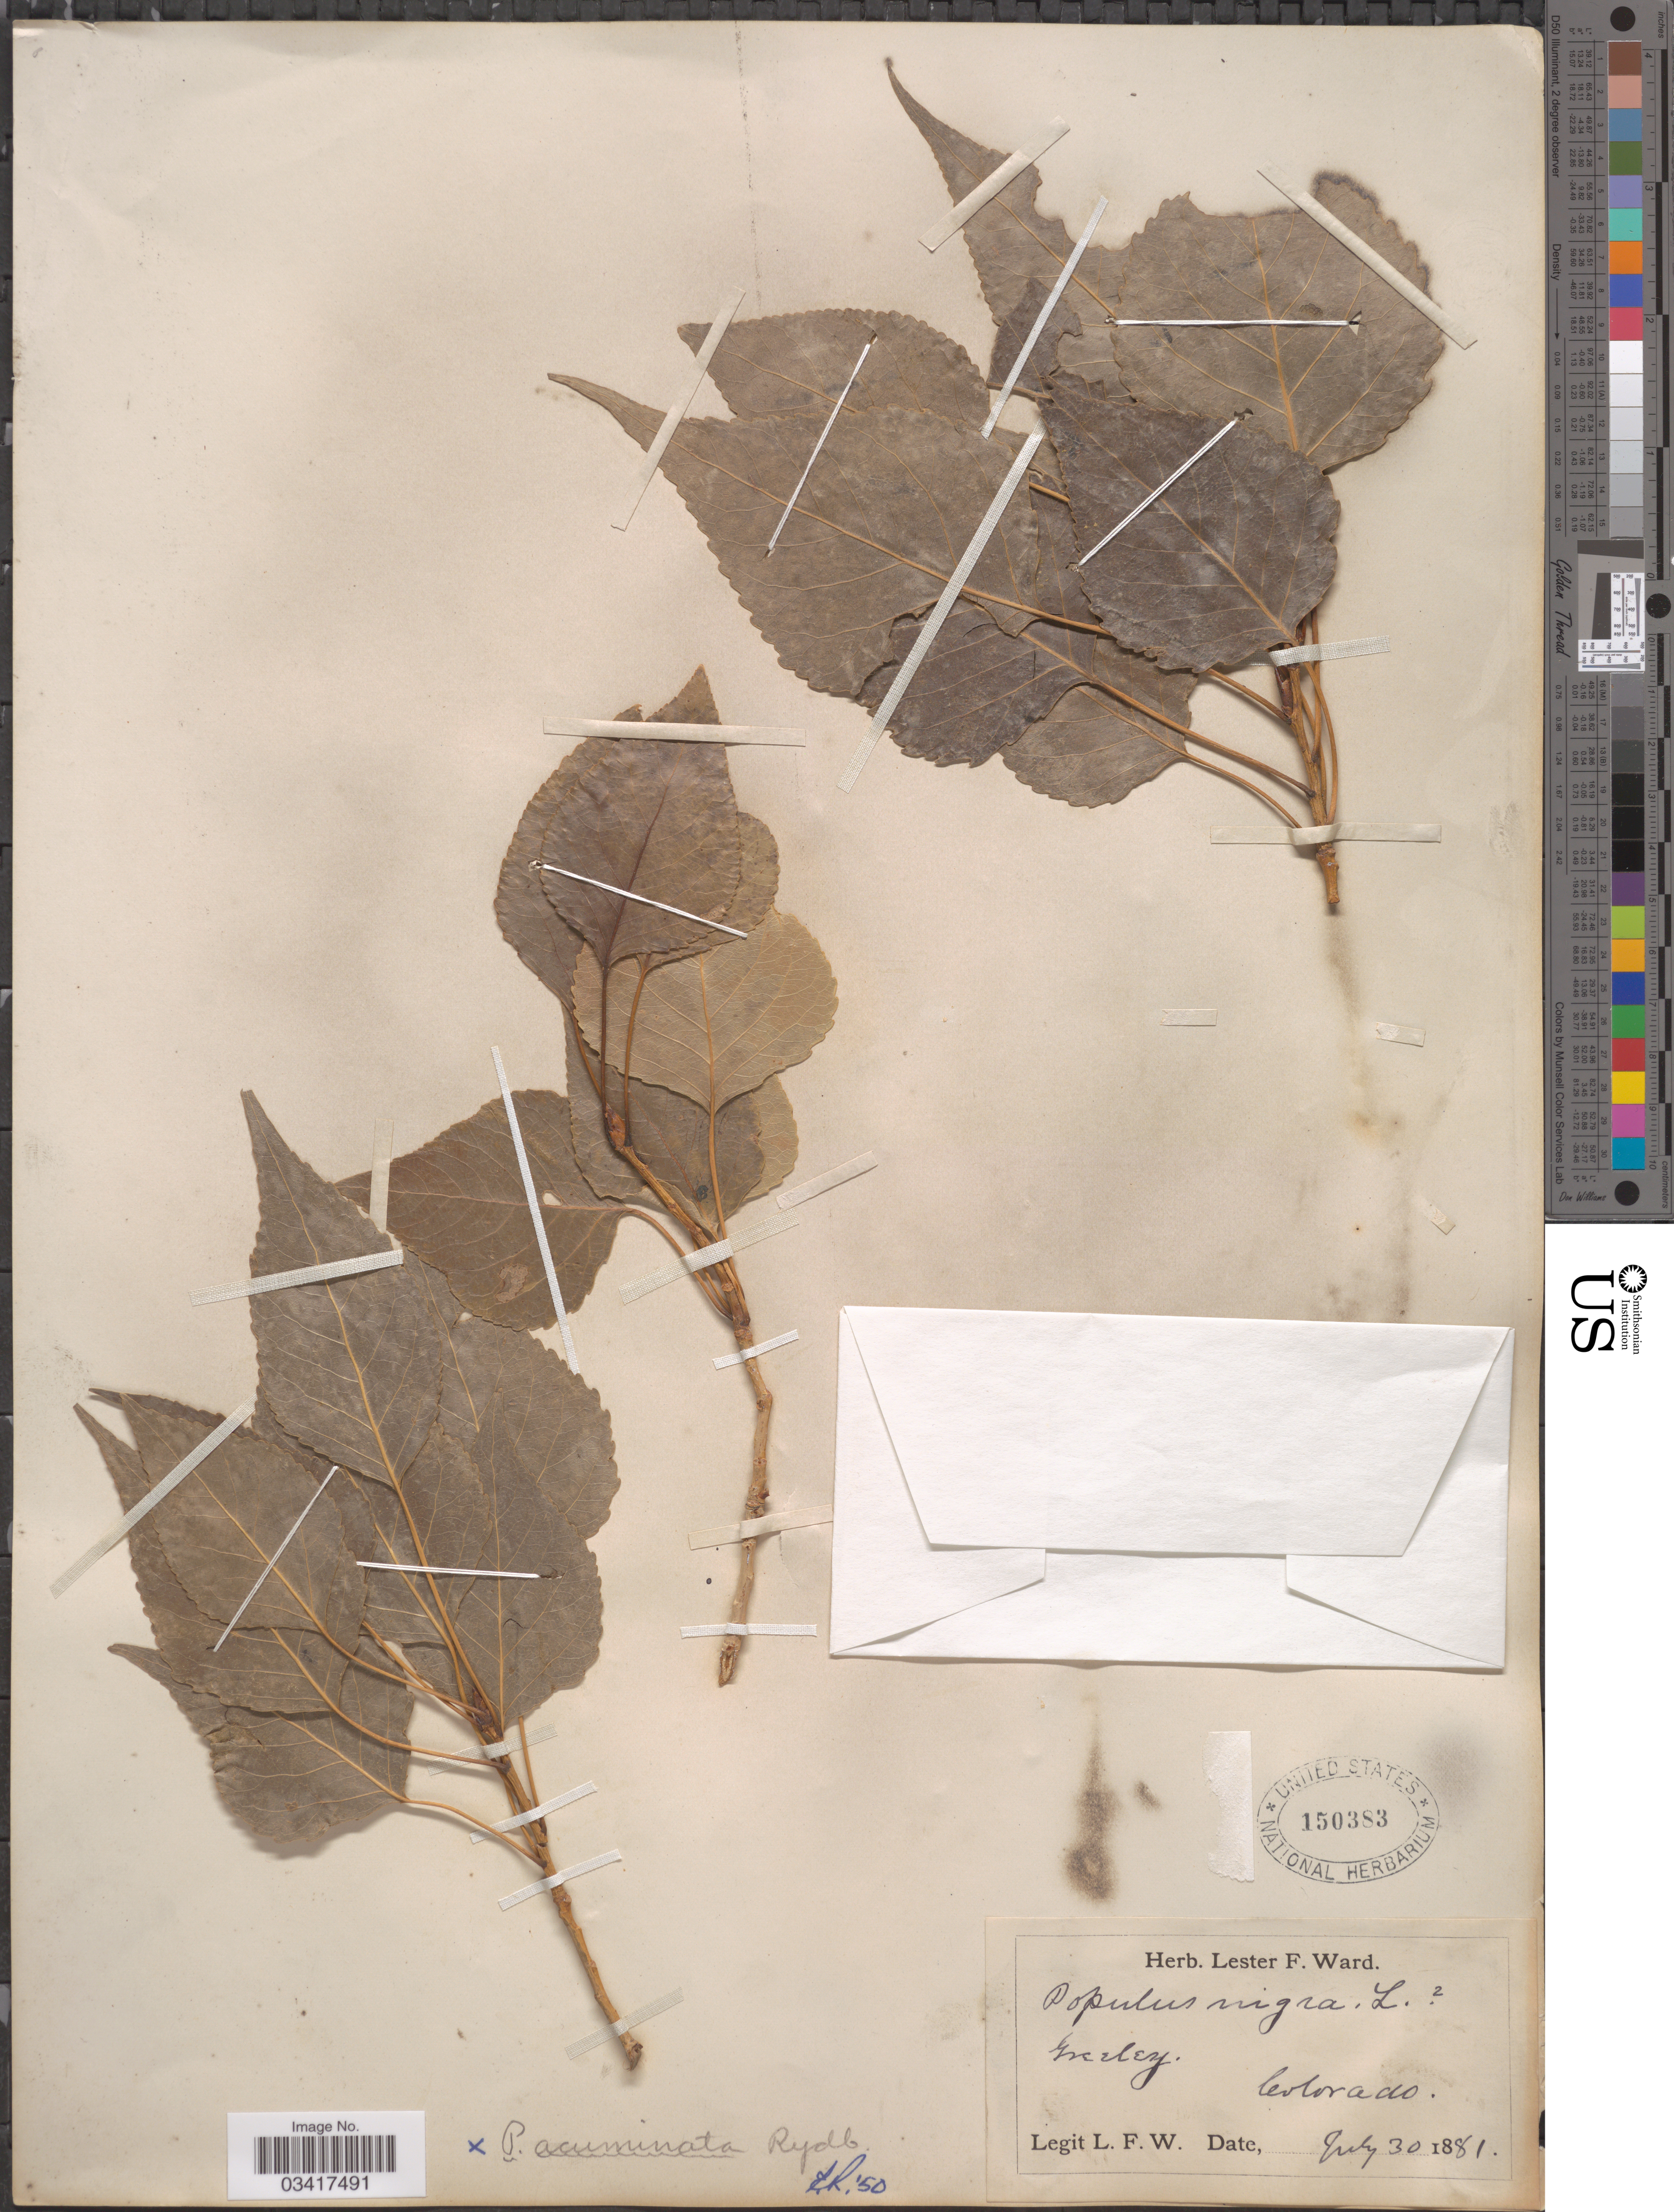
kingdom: Plantae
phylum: Tracheophyta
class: Magnoliopsida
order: Malpighiales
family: Salicaceae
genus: Populus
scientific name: Populus acuminata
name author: Rydb.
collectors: L. F. Ward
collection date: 1881-07-30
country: United States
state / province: Colorado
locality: Greeley.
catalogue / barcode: US 150383